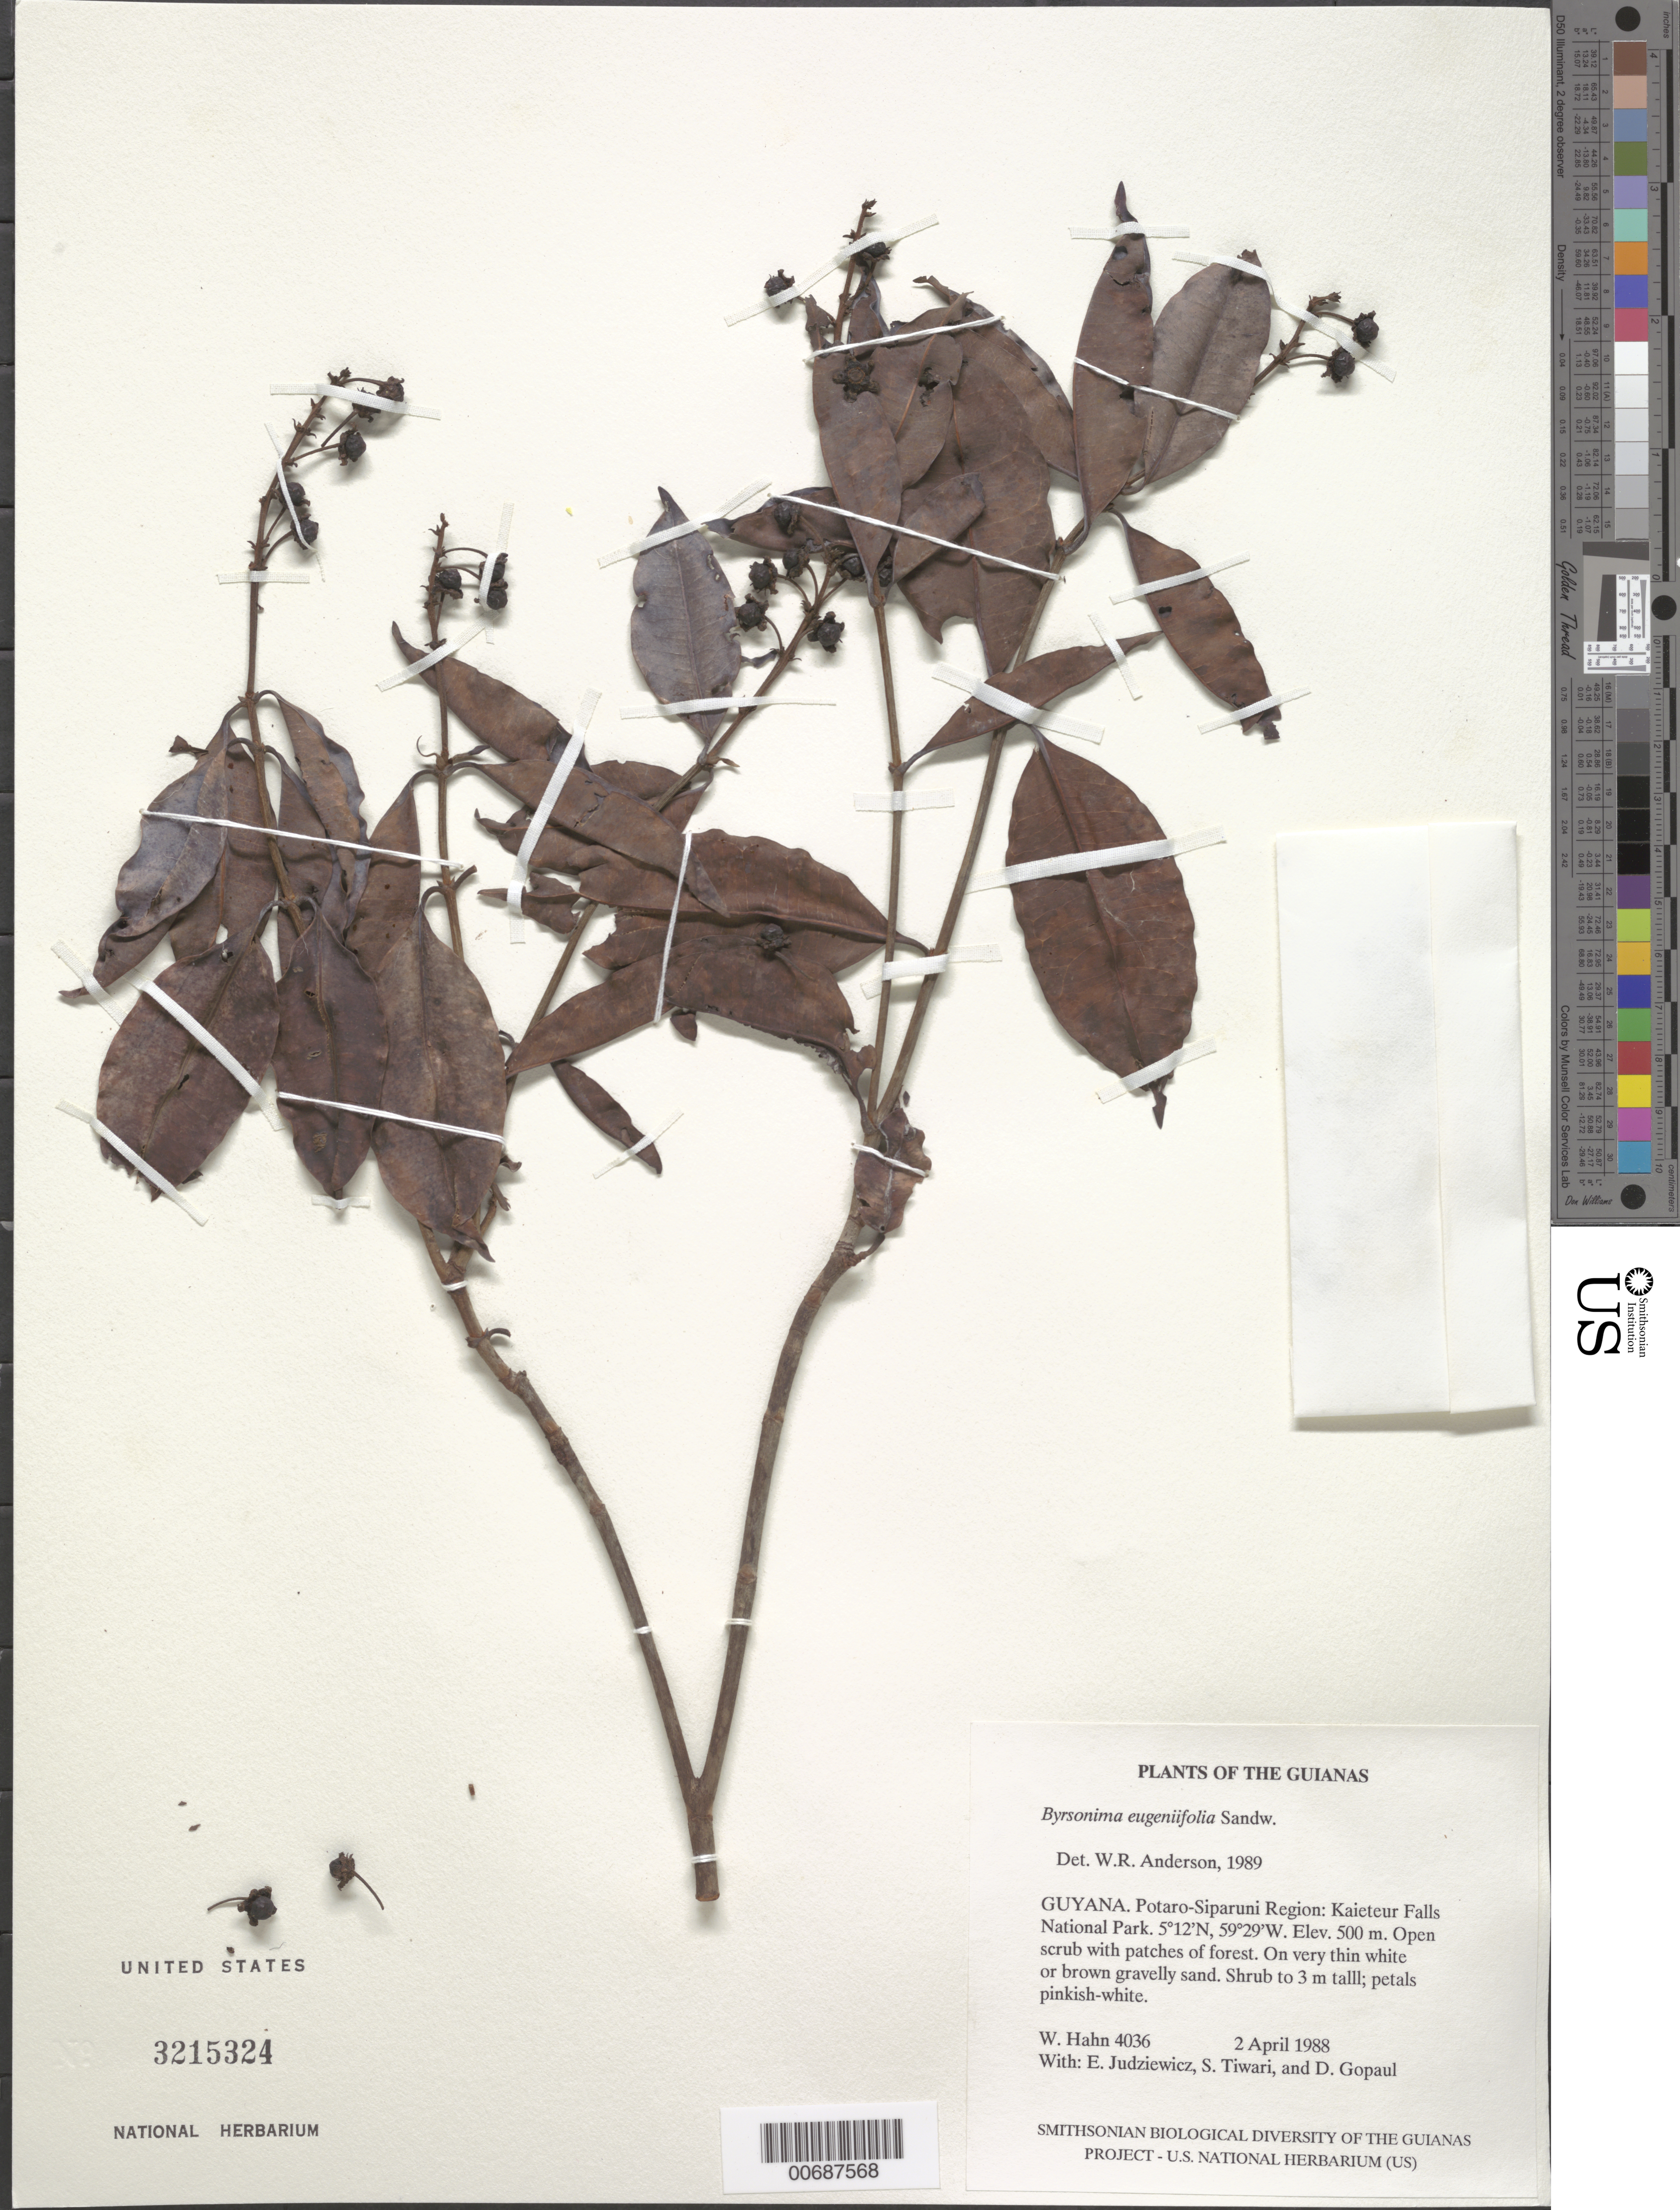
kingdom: Plantae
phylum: Tracheophyta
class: Magnoliopsida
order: Malpighiales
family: Malpighiaceae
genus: Byrsonima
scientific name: Byrsonima eugeniifolia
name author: Sandwith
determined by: Anderson, W. R., (MICH), University of Michigan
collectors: W. Hahn, E. J. Judziewicz, S. Tiwari & D. Gopaul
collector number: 4036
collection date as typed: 2 April 1988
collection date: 1988-04-02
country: Guyana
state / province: Potaro-Siparuni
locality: Kaieteur Falls National Park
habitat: Open scrub with patches of forest. On very thin white or brown gravelly sand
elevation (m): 500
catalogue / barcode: US 3215324